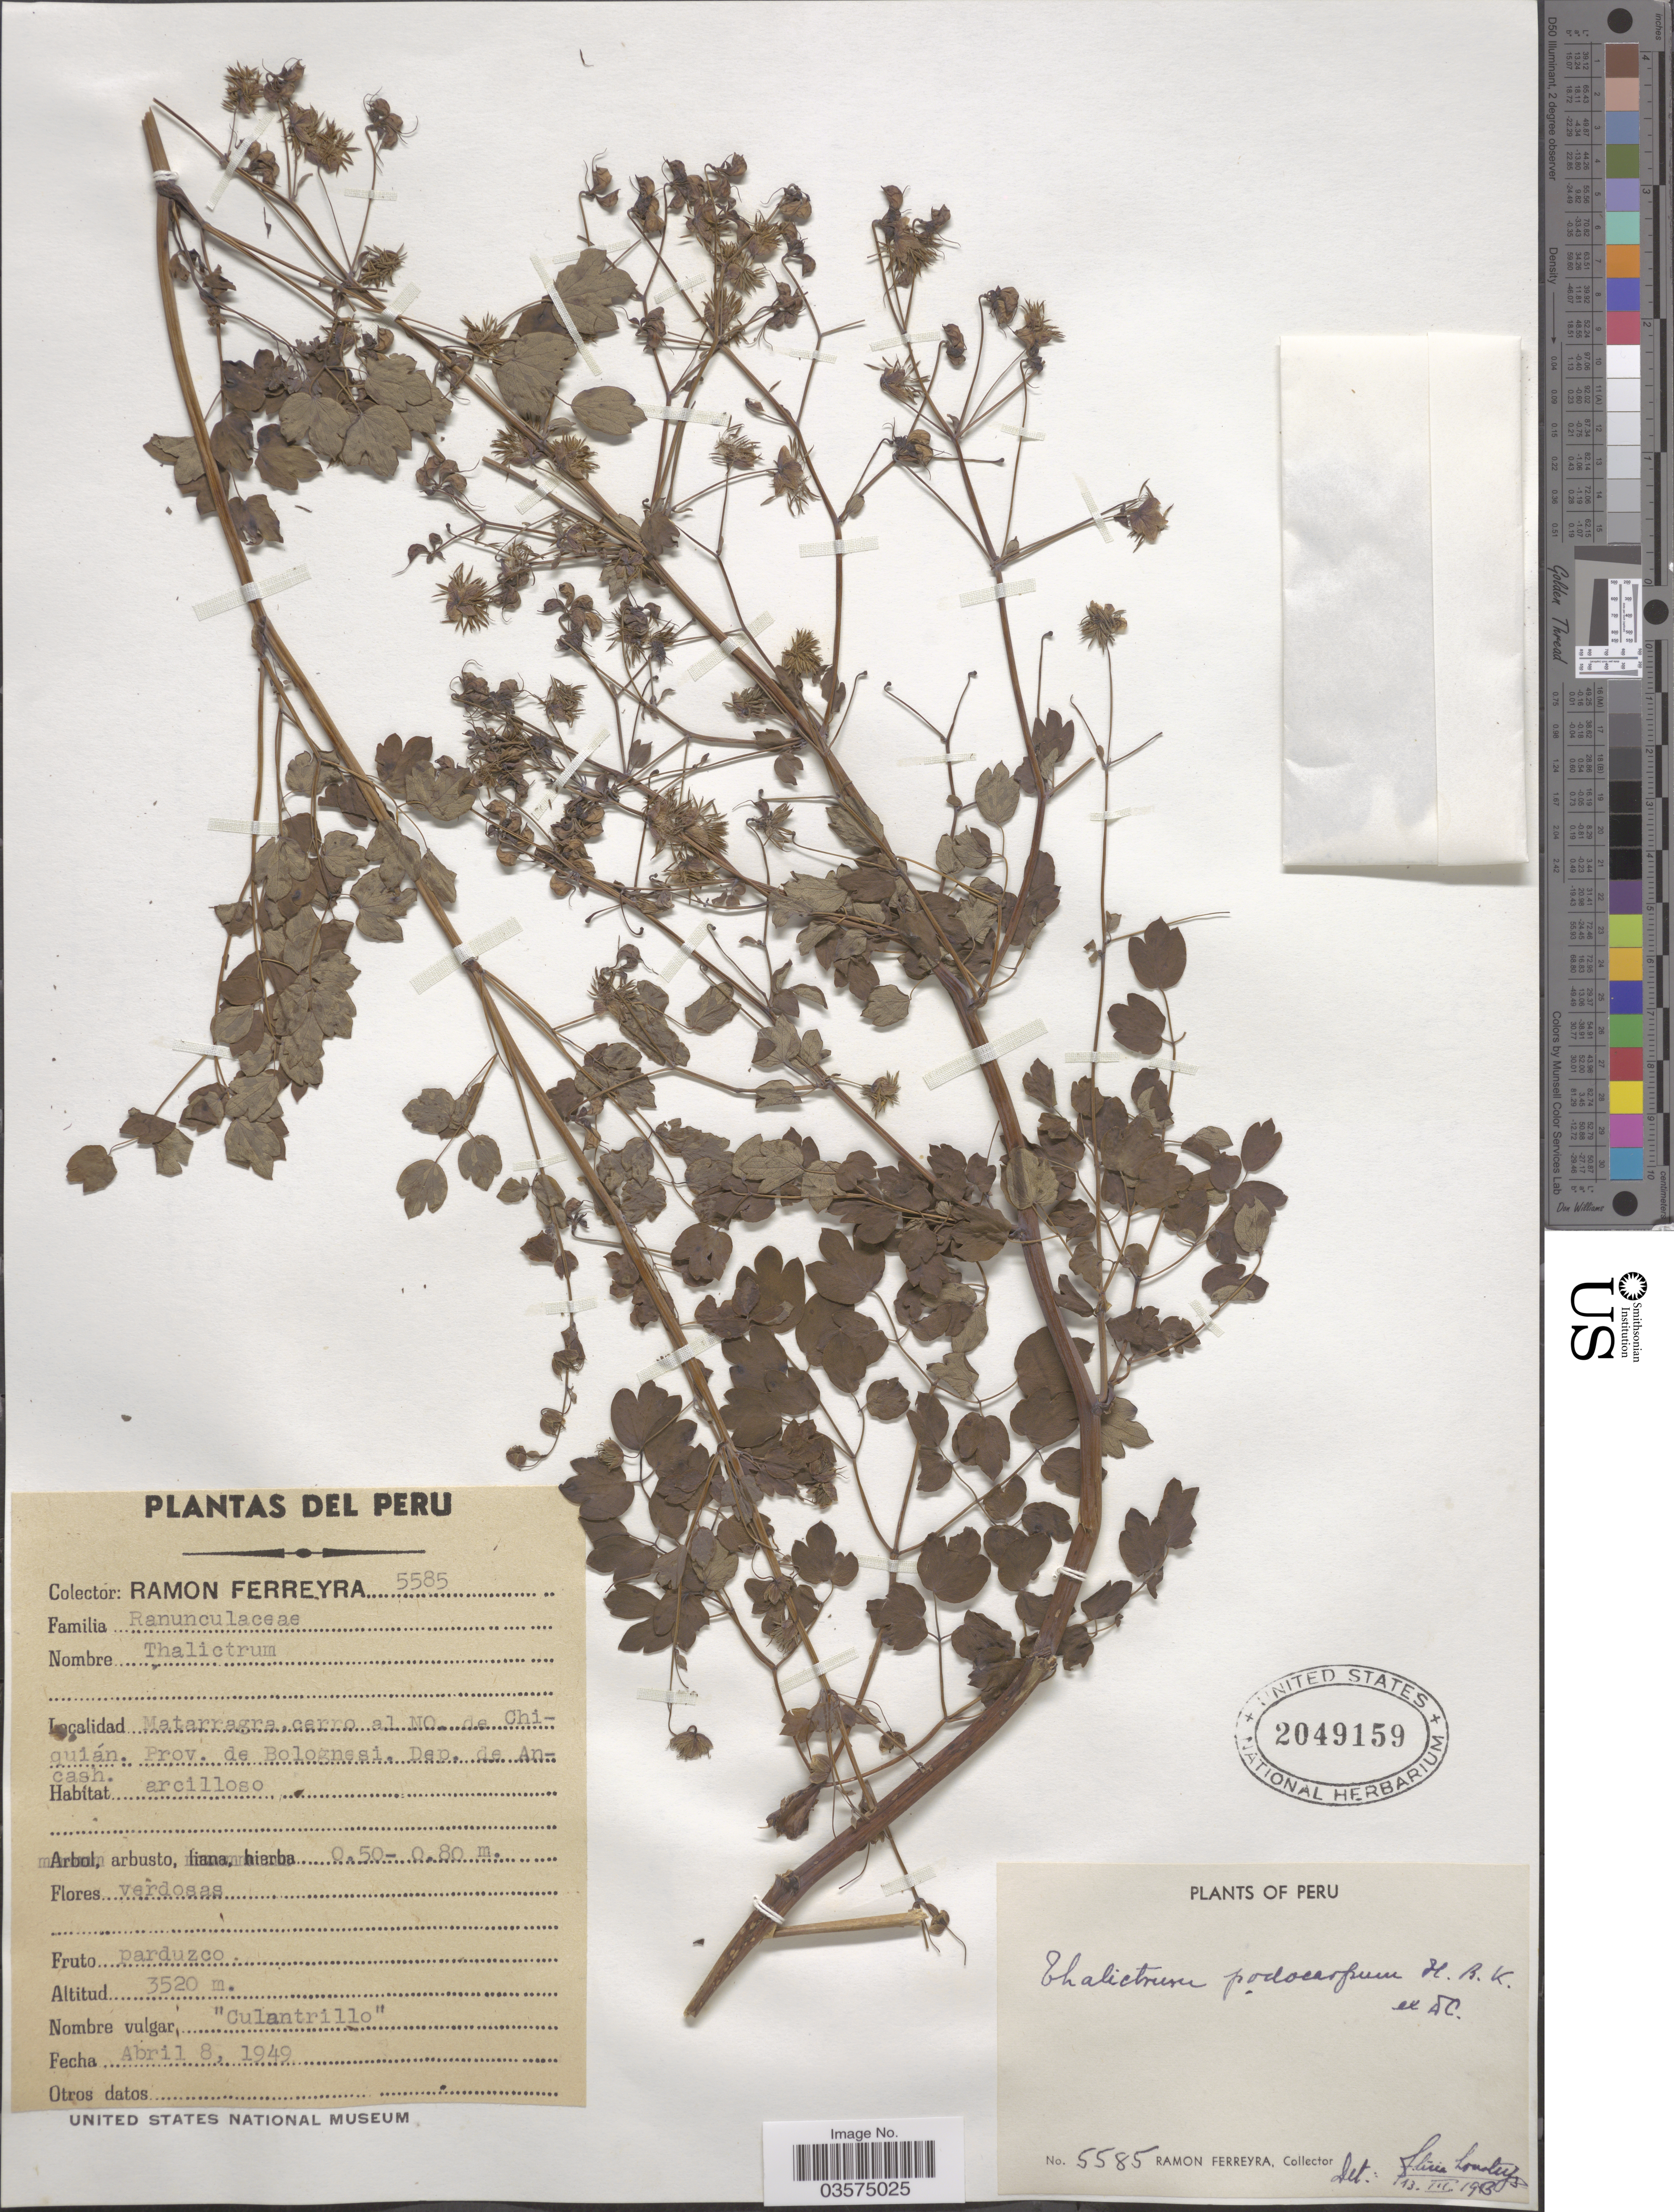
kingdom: Plantae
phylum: Tracheophyta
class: Magnoliopsida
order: Ranunculales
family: Ranunculaceae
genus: Thalictrum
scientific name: Thalictrum podocarpum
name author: Kunth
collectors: R. A. Ferreyra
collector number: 5585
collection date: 1949-04-08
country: Peru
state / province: Ancash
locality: Matarragra, cerro al NO. de Chiquián. Prov. de Bolognesi. Dep. de Ancash.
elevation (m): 3520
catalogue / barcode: US 2049159